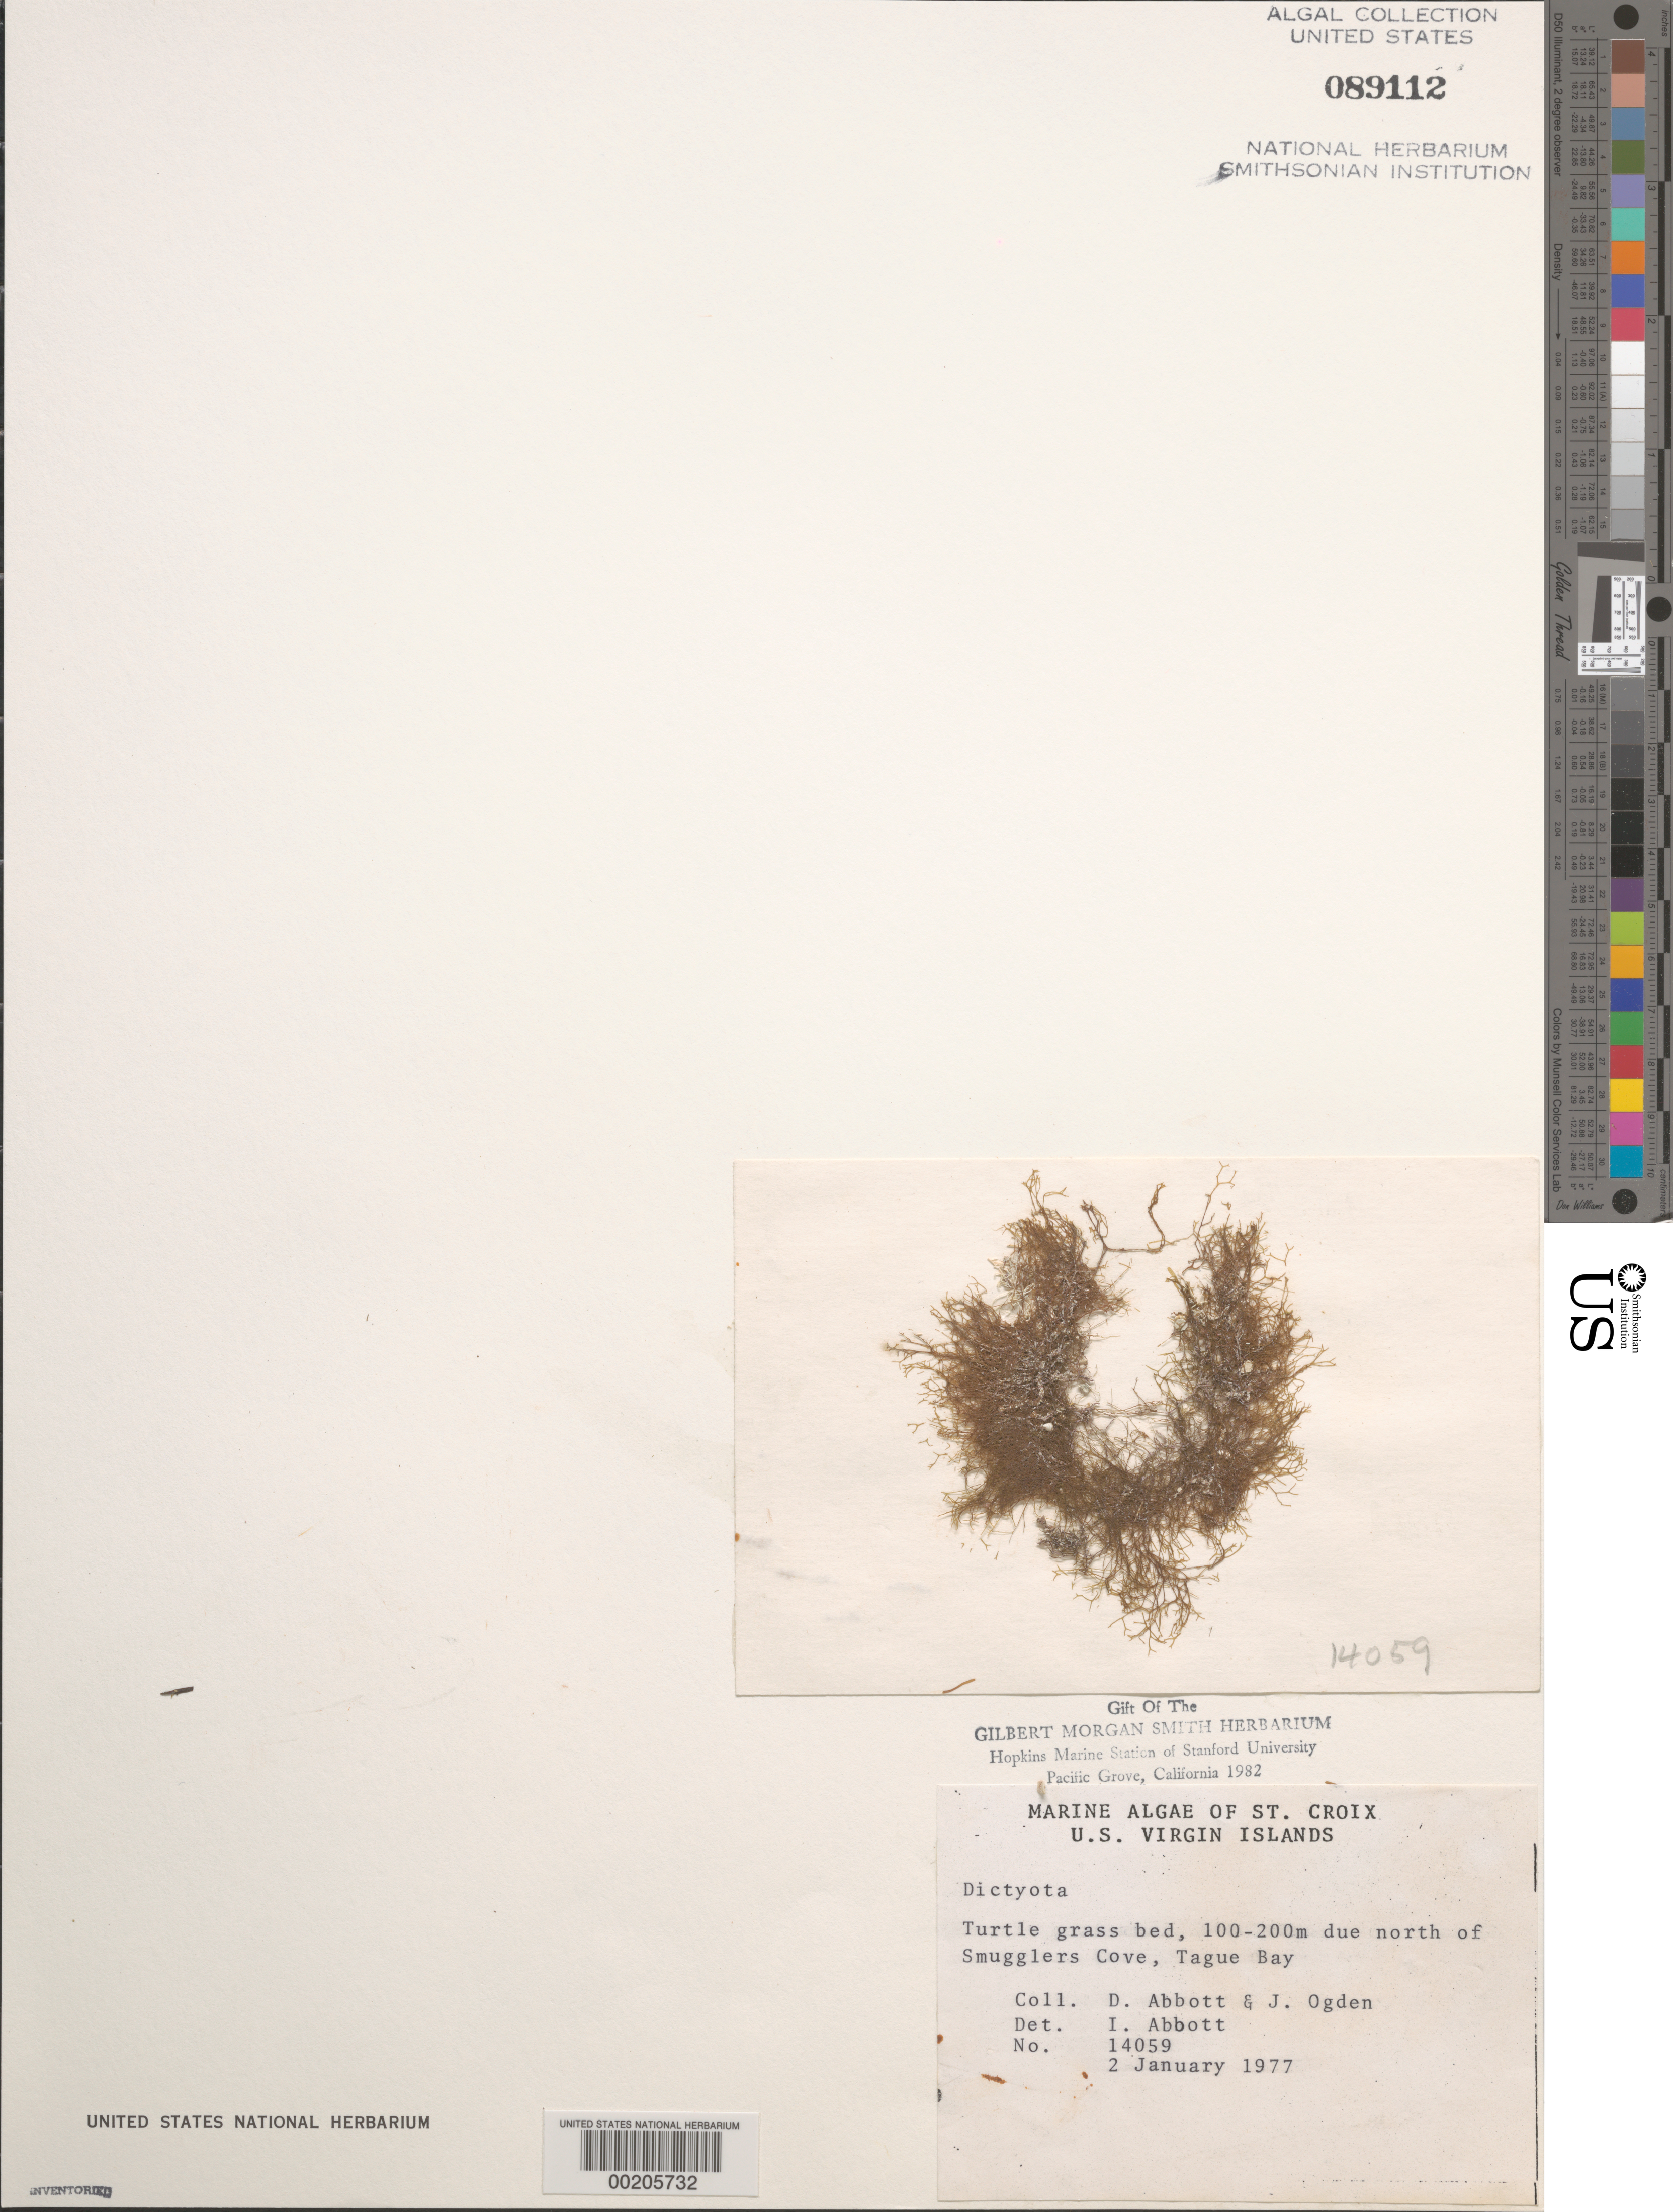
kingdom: Chromista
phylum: Ochrophyta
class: Phaeophyceae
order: Dictyotales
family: Dictyotaceae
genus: Dictyota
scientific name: Dictyota sp.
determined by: Abbott, Isabella A.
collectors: D. P. Abbott & J. Ogden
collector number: IAA 14059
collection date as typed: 02 Jan 1977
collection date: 1977-01-02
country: U.S. Virgin Islands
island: St. Croix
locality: Tague Bay, north of Smuggler's Cove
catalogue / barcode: US 89112